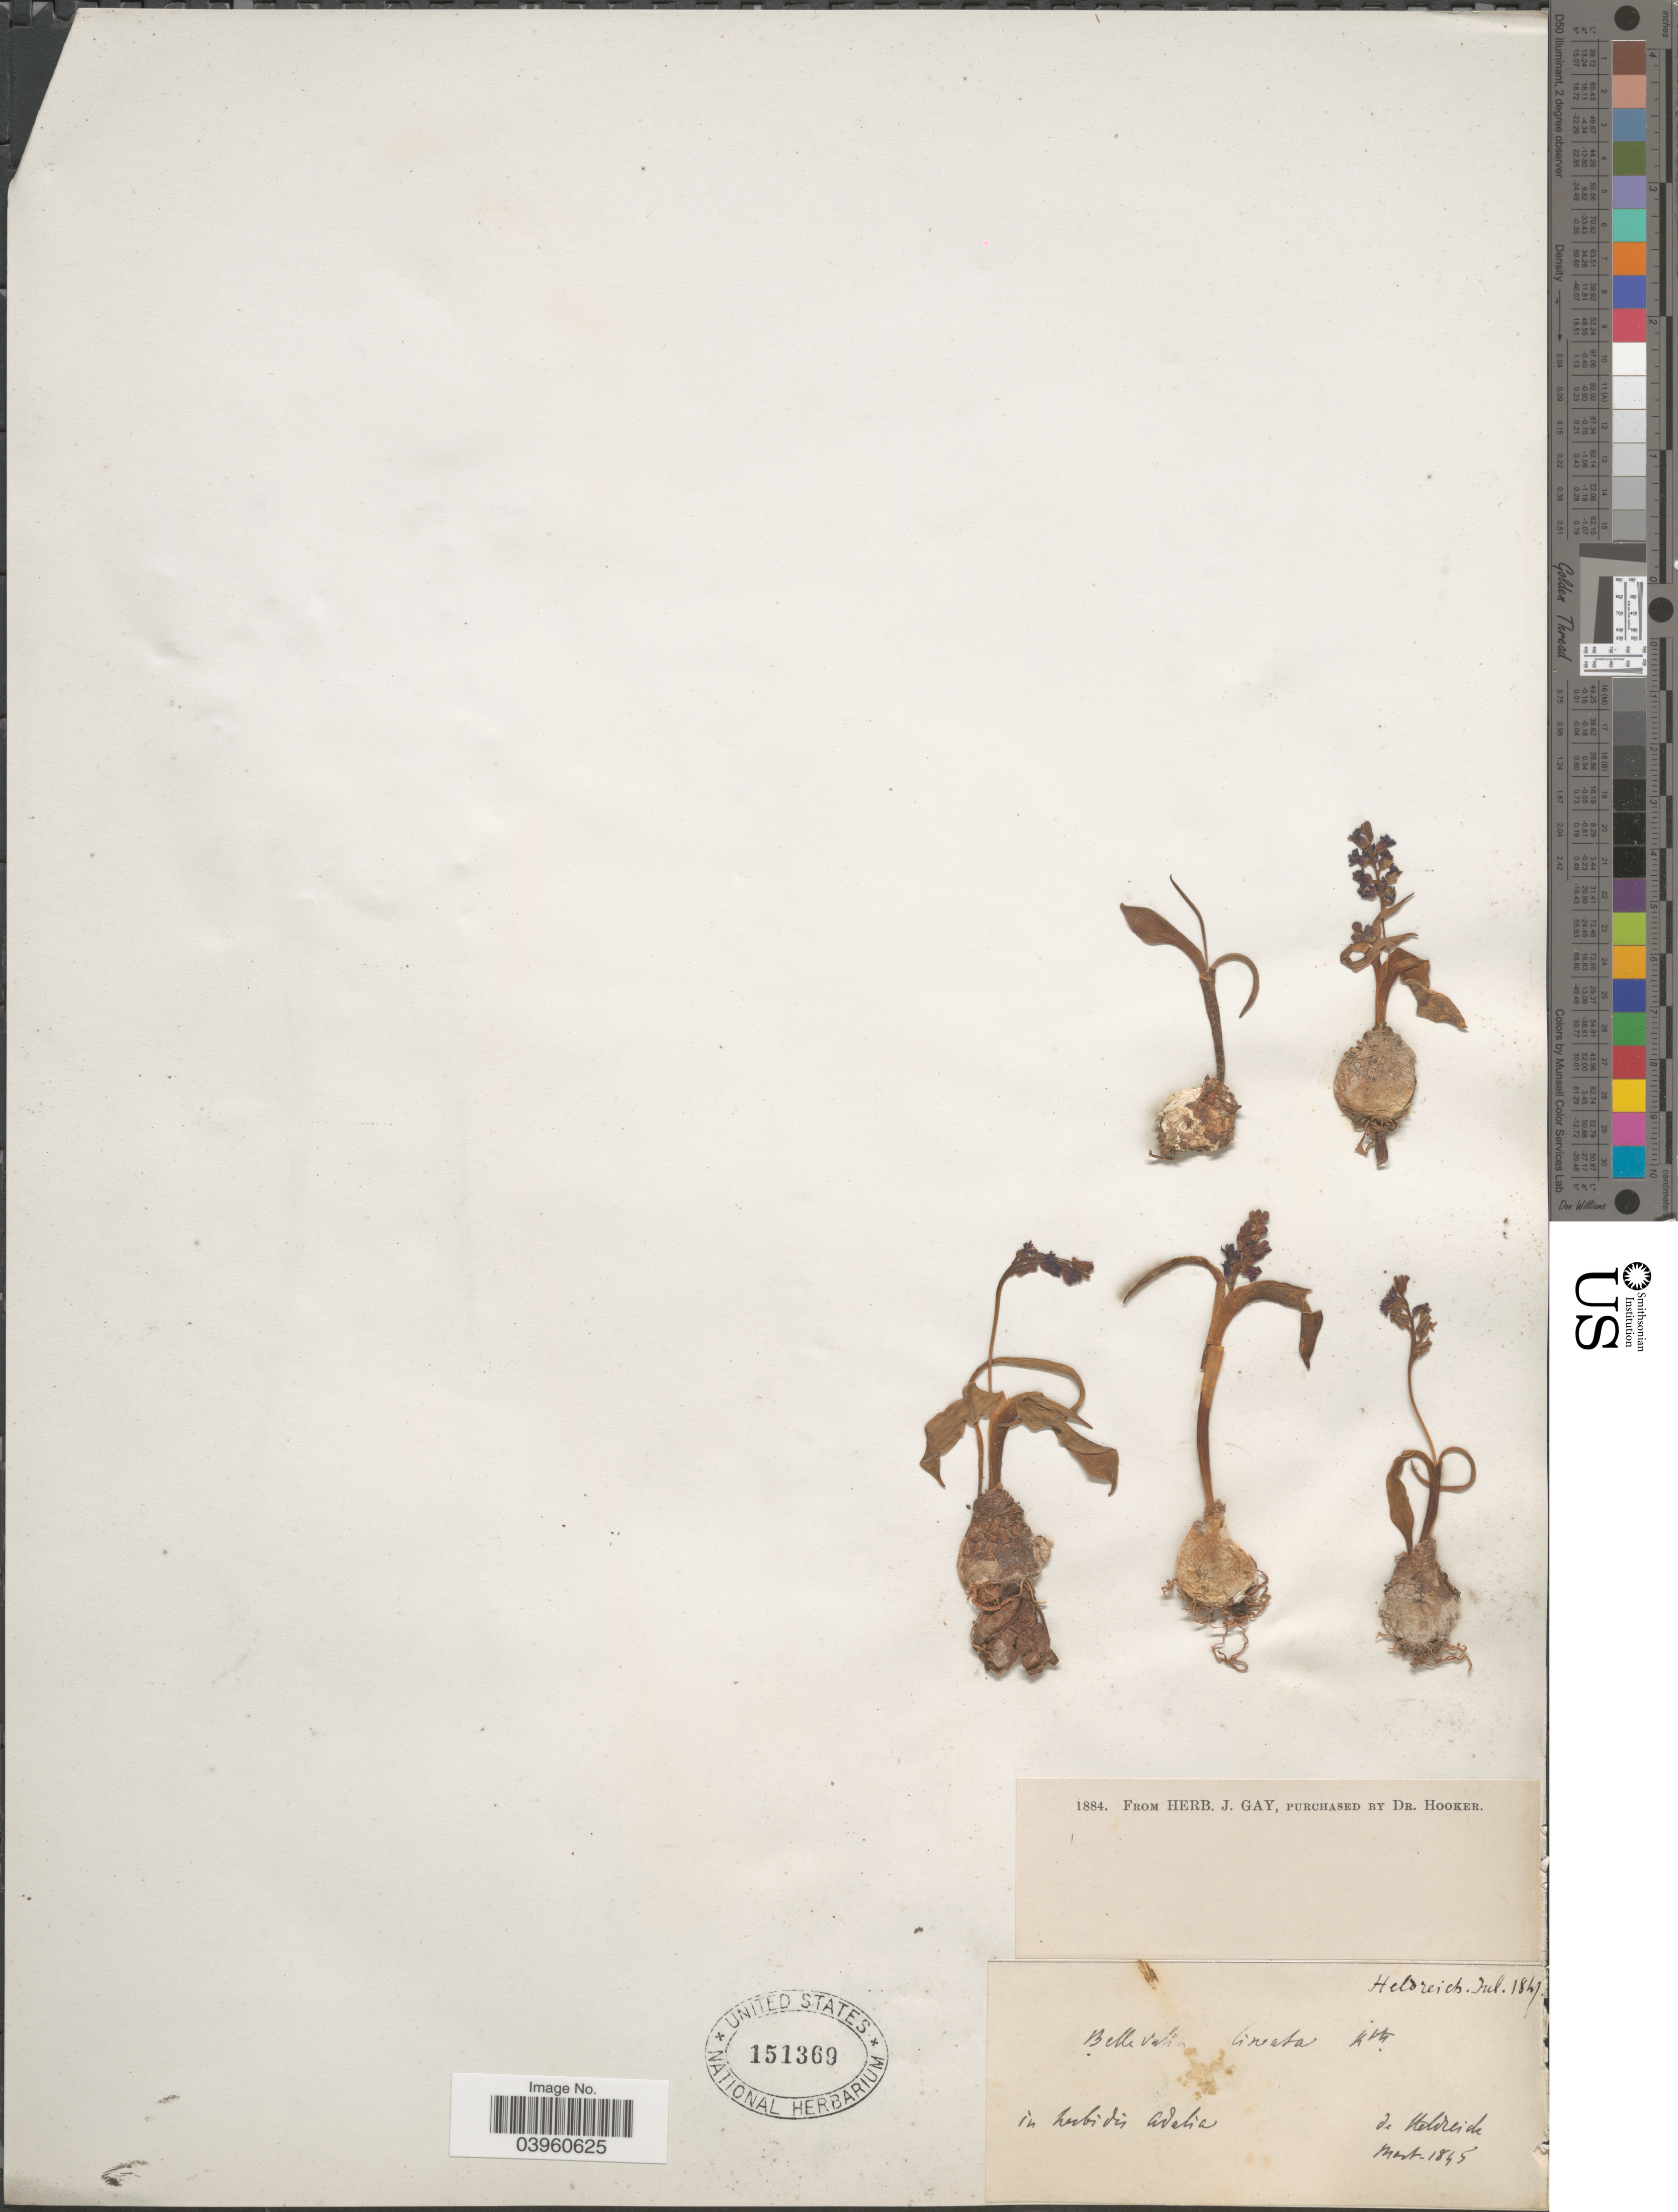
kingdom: Plantae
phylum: Tracheophyta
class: Liliopsida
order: Asparagales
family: Asparagaceae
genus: Bellevalia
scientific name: Bellevalia lineata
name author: (Steud. ex Schult. & Schult. f.) Kunth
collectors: -. De Heldreich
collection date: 1845-03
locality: In hubidis Adalia.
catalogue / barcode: US 151369